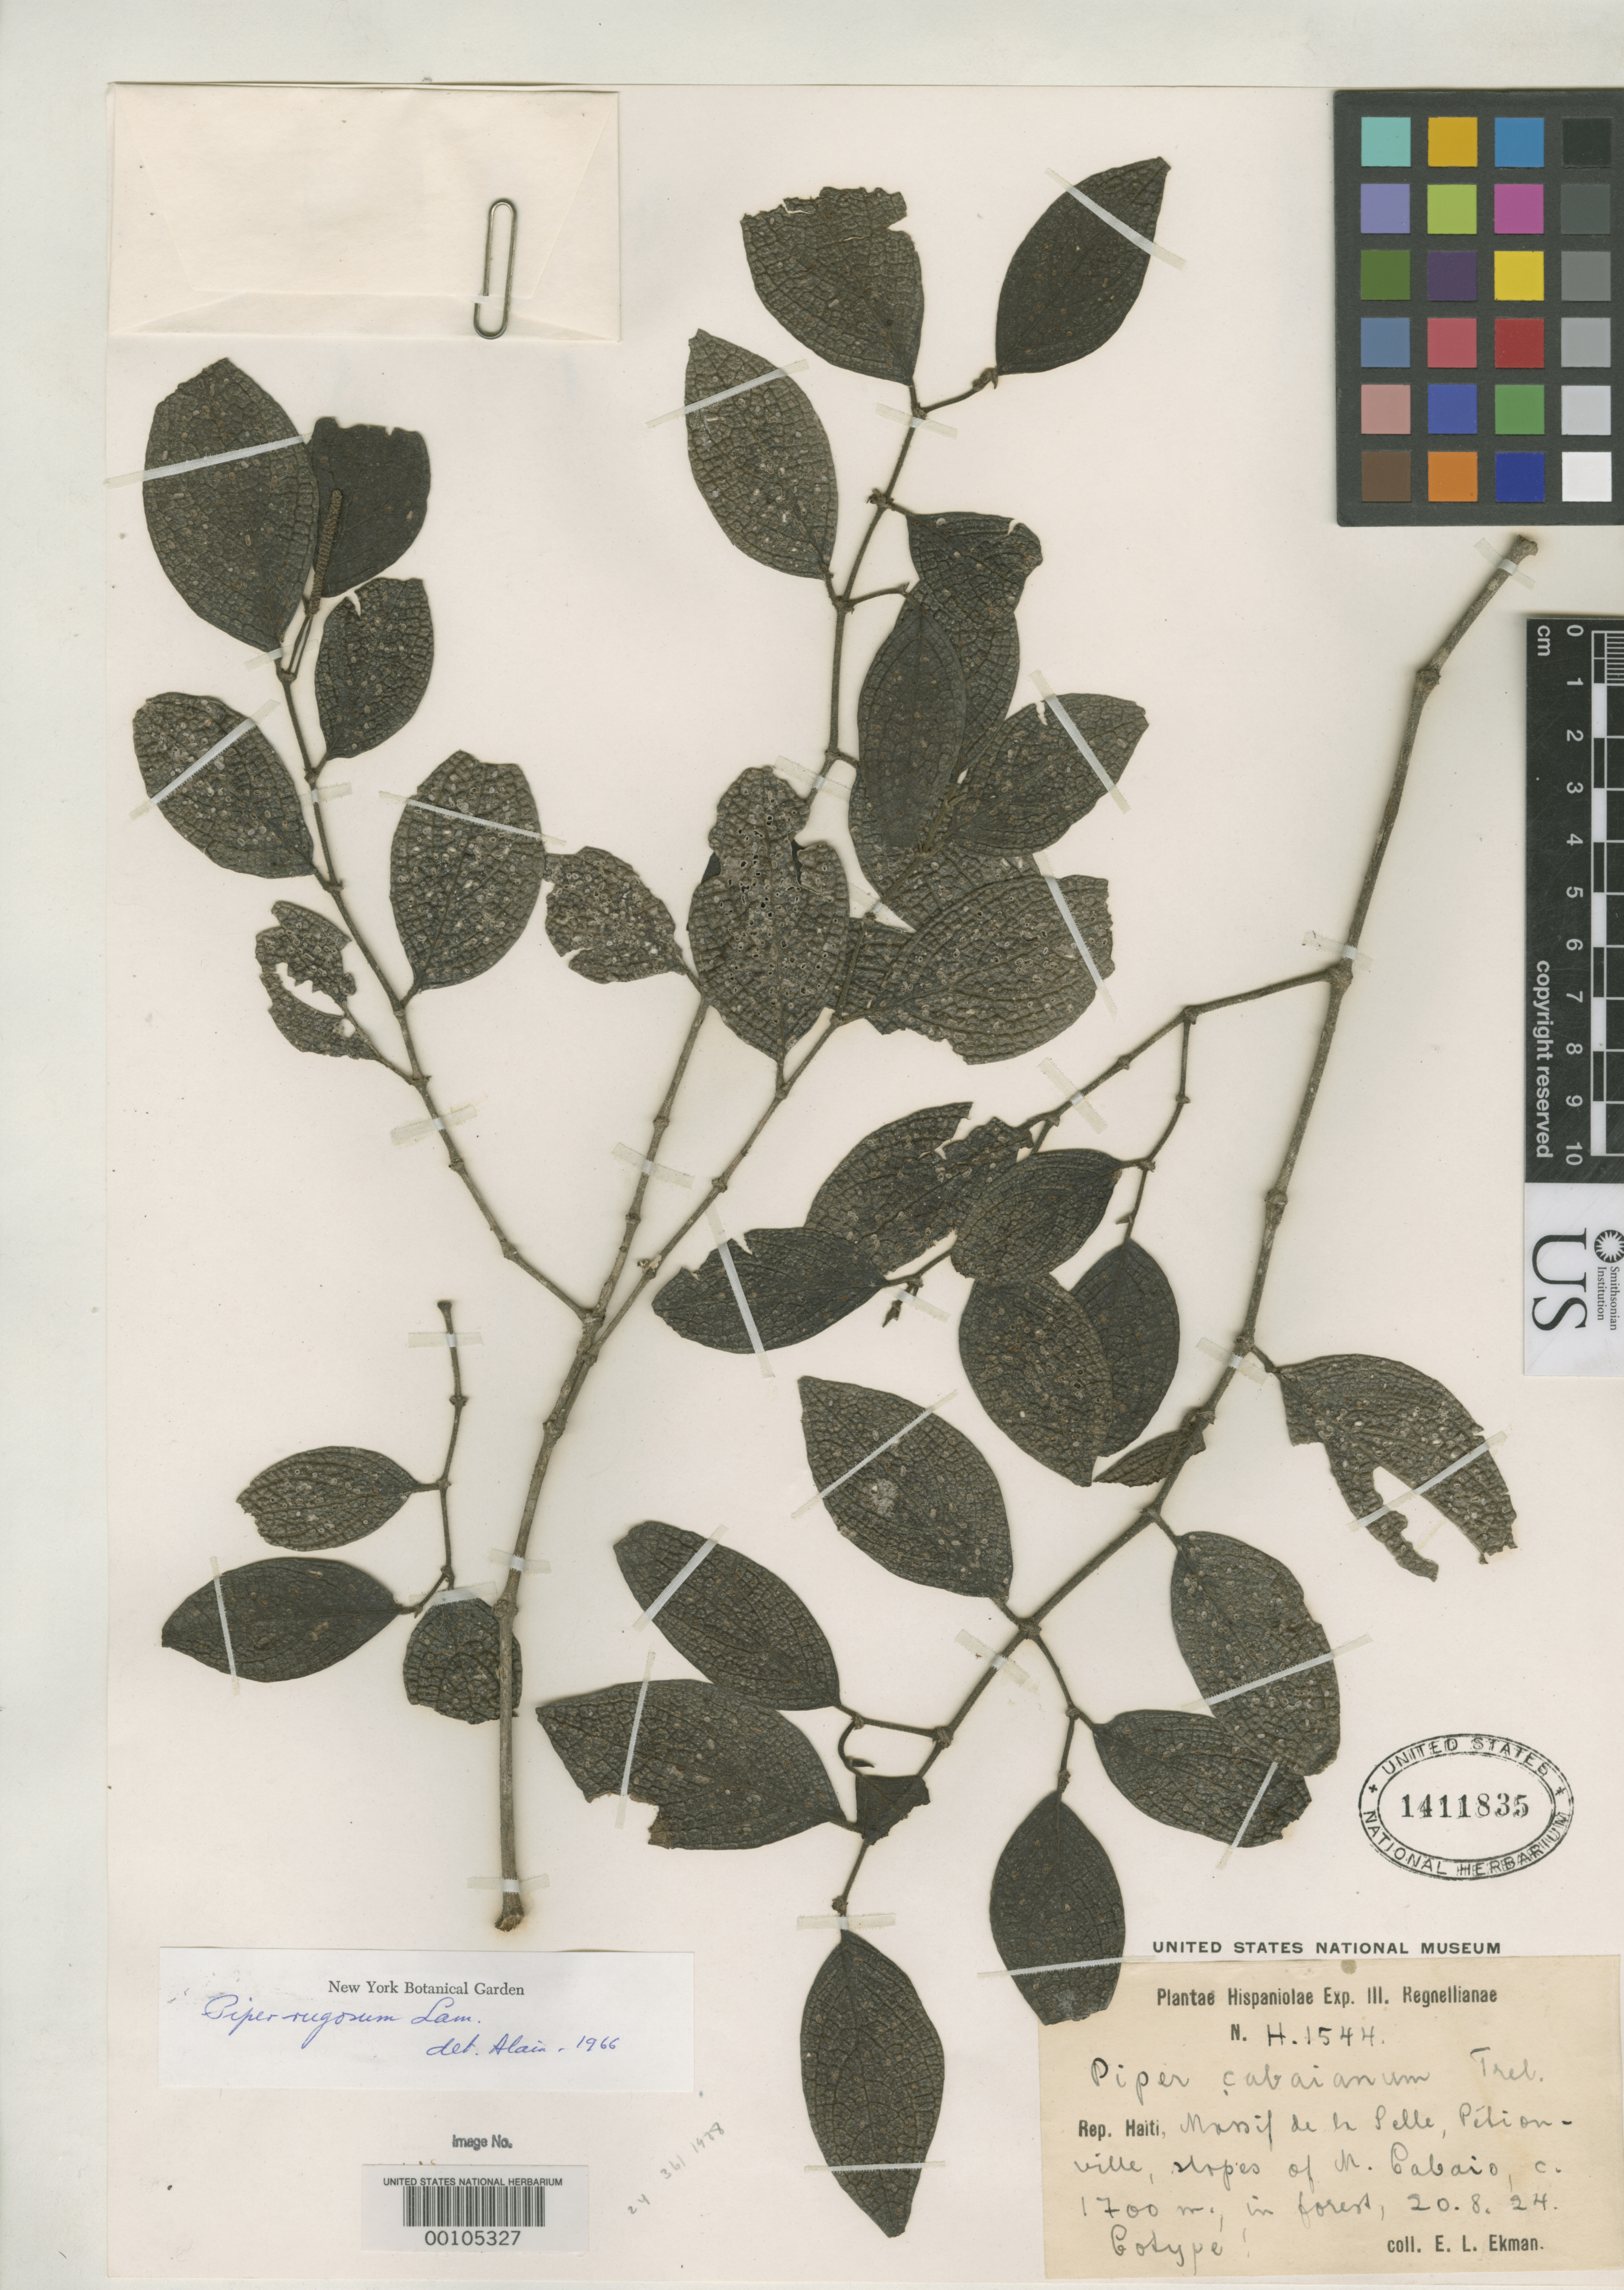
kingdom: Plantae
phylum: Tracheophyta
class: Magnoliopsida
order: Piperales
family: Piperaceae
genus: Piper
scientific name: Piper cabaianum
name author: Trel.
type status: Isotype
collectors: E. L. Ekman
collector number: H 1544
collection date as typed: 20 Aug 1924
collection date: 1924-08-20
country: Haiti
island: Hispaniola Island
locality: Morne Cabaio, Massif de La Selle.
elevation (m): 1700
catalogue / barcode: US 1411835